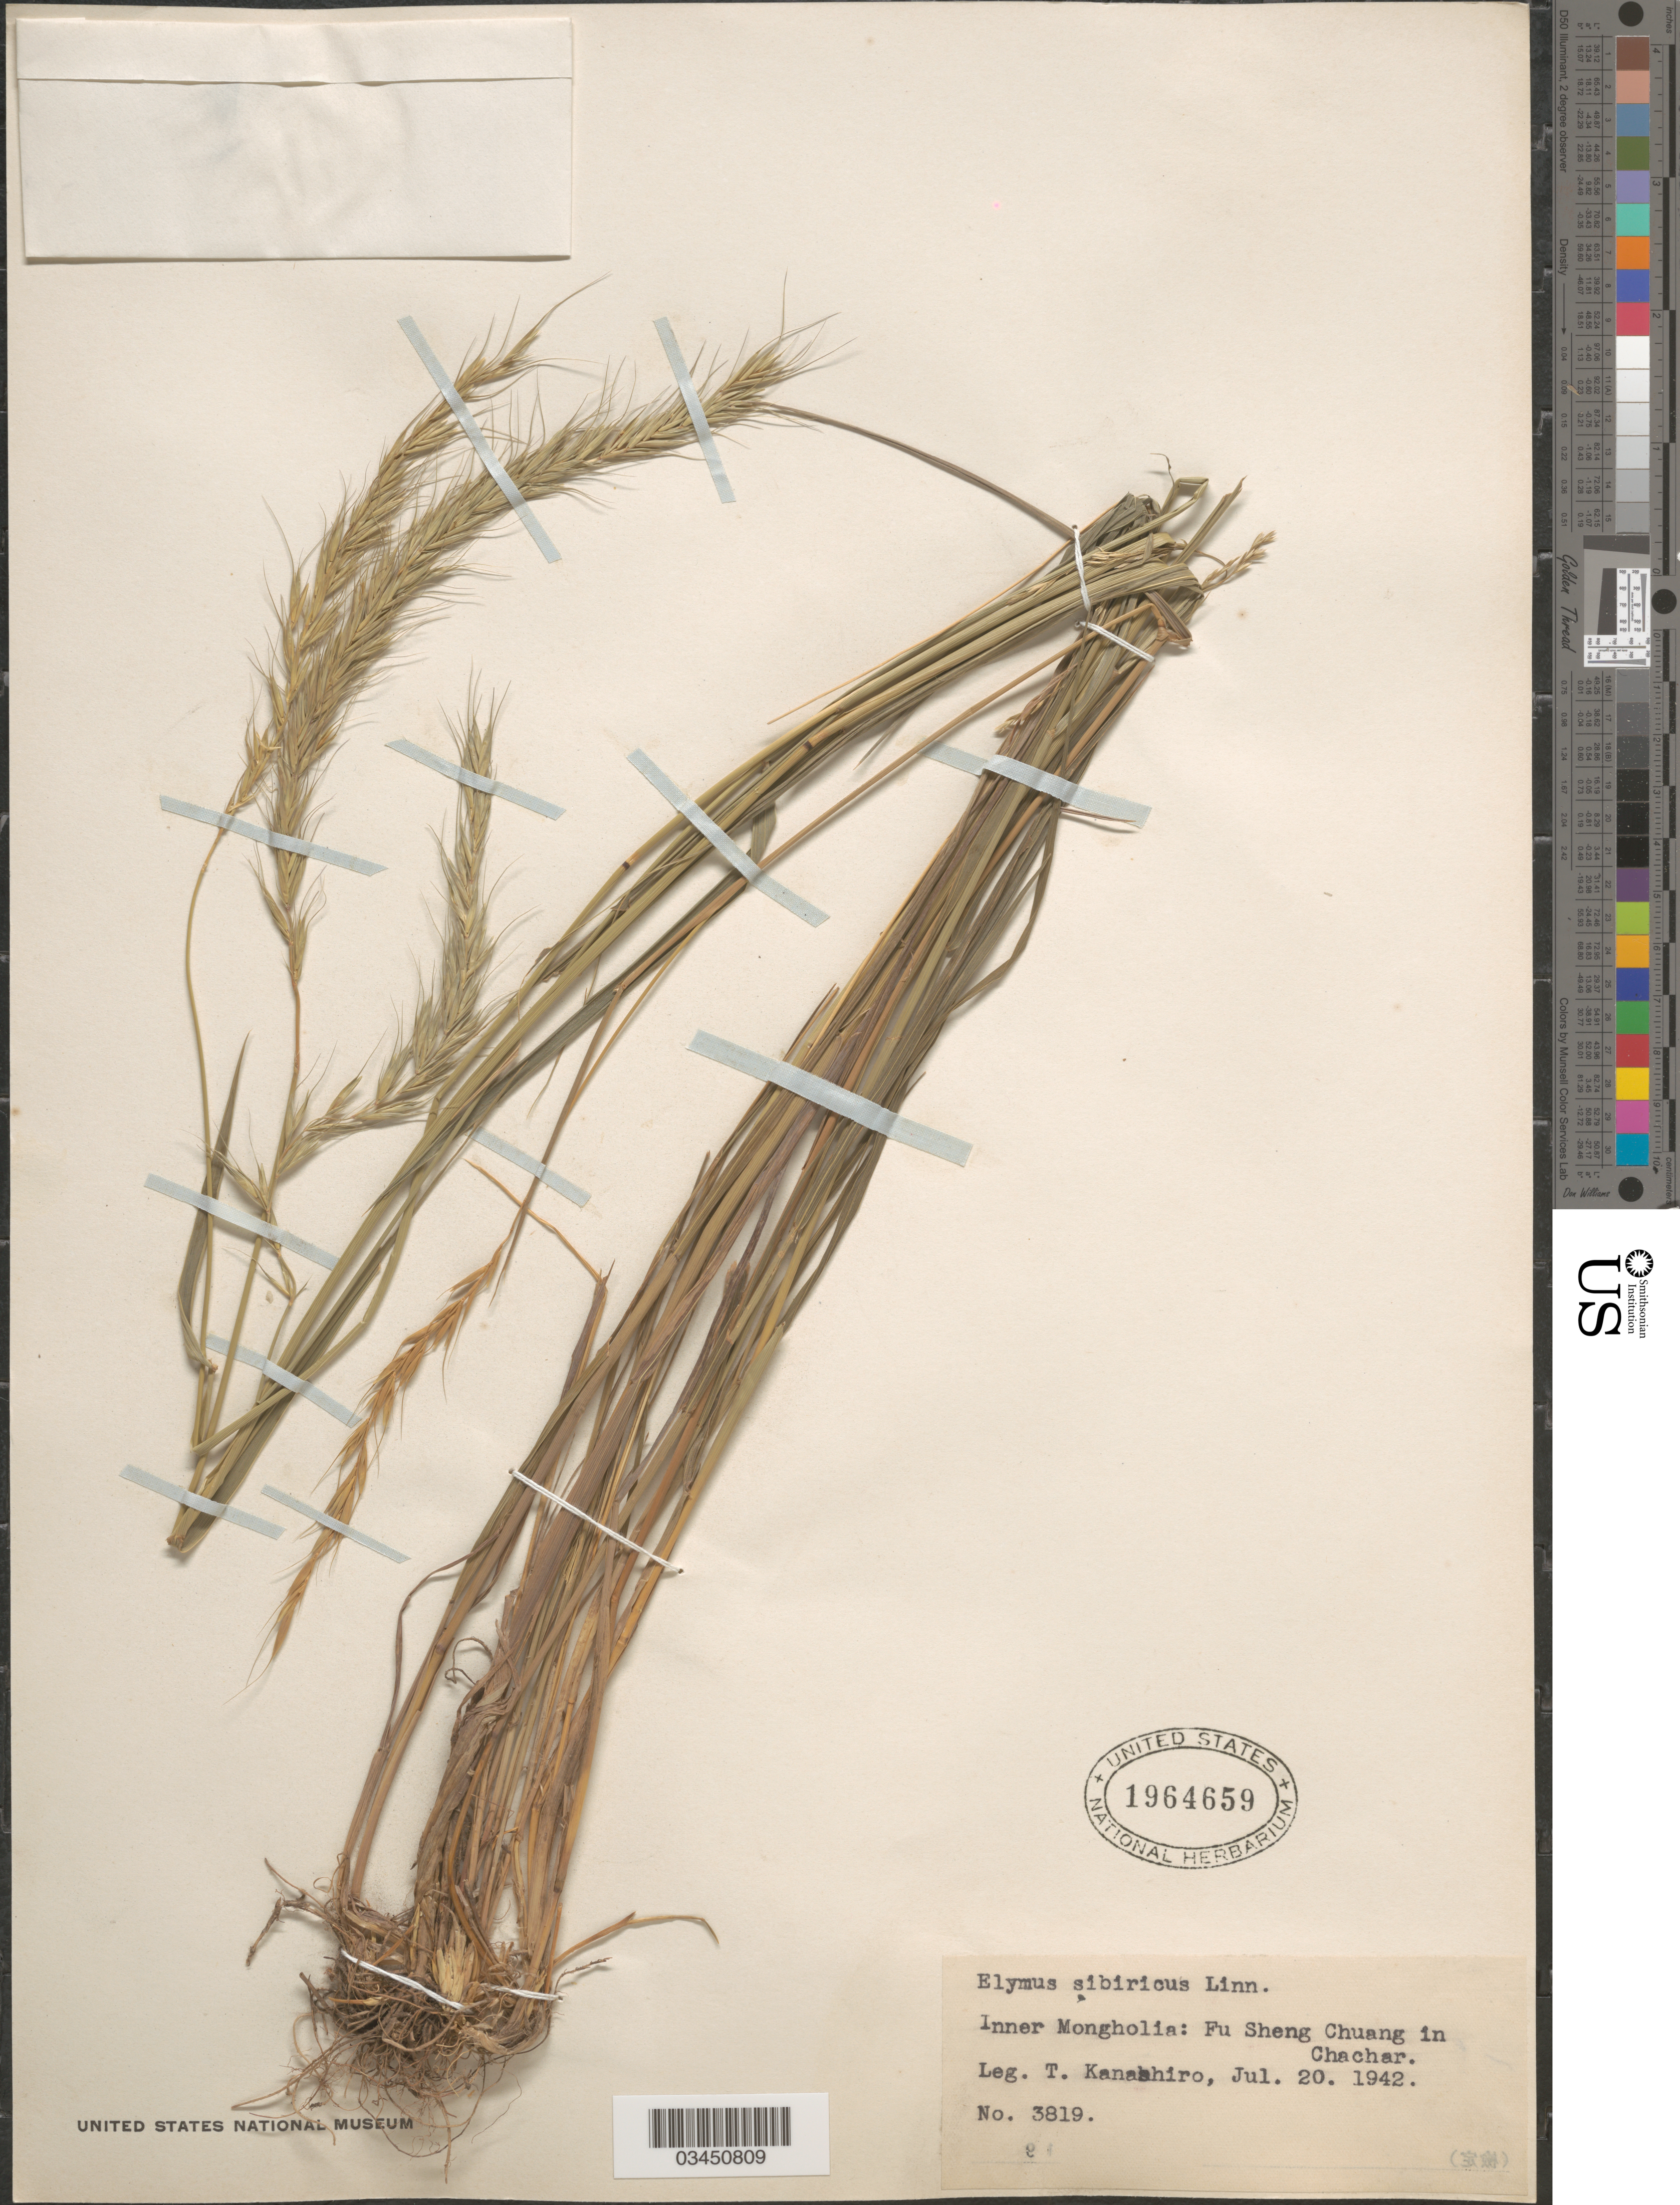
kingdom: Plantae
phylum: Tracheophyta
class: Liliopsida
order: Poales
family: Poaceae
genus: Elymus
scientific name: Elymus sibiricus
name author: L.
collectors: T. Kanashiro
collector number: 3819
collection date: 1942-07-20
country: China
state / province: Nei Monggol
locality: Inner Mongholia: Fu Sheng Chuang in Chachar.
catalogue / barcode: US 1964659